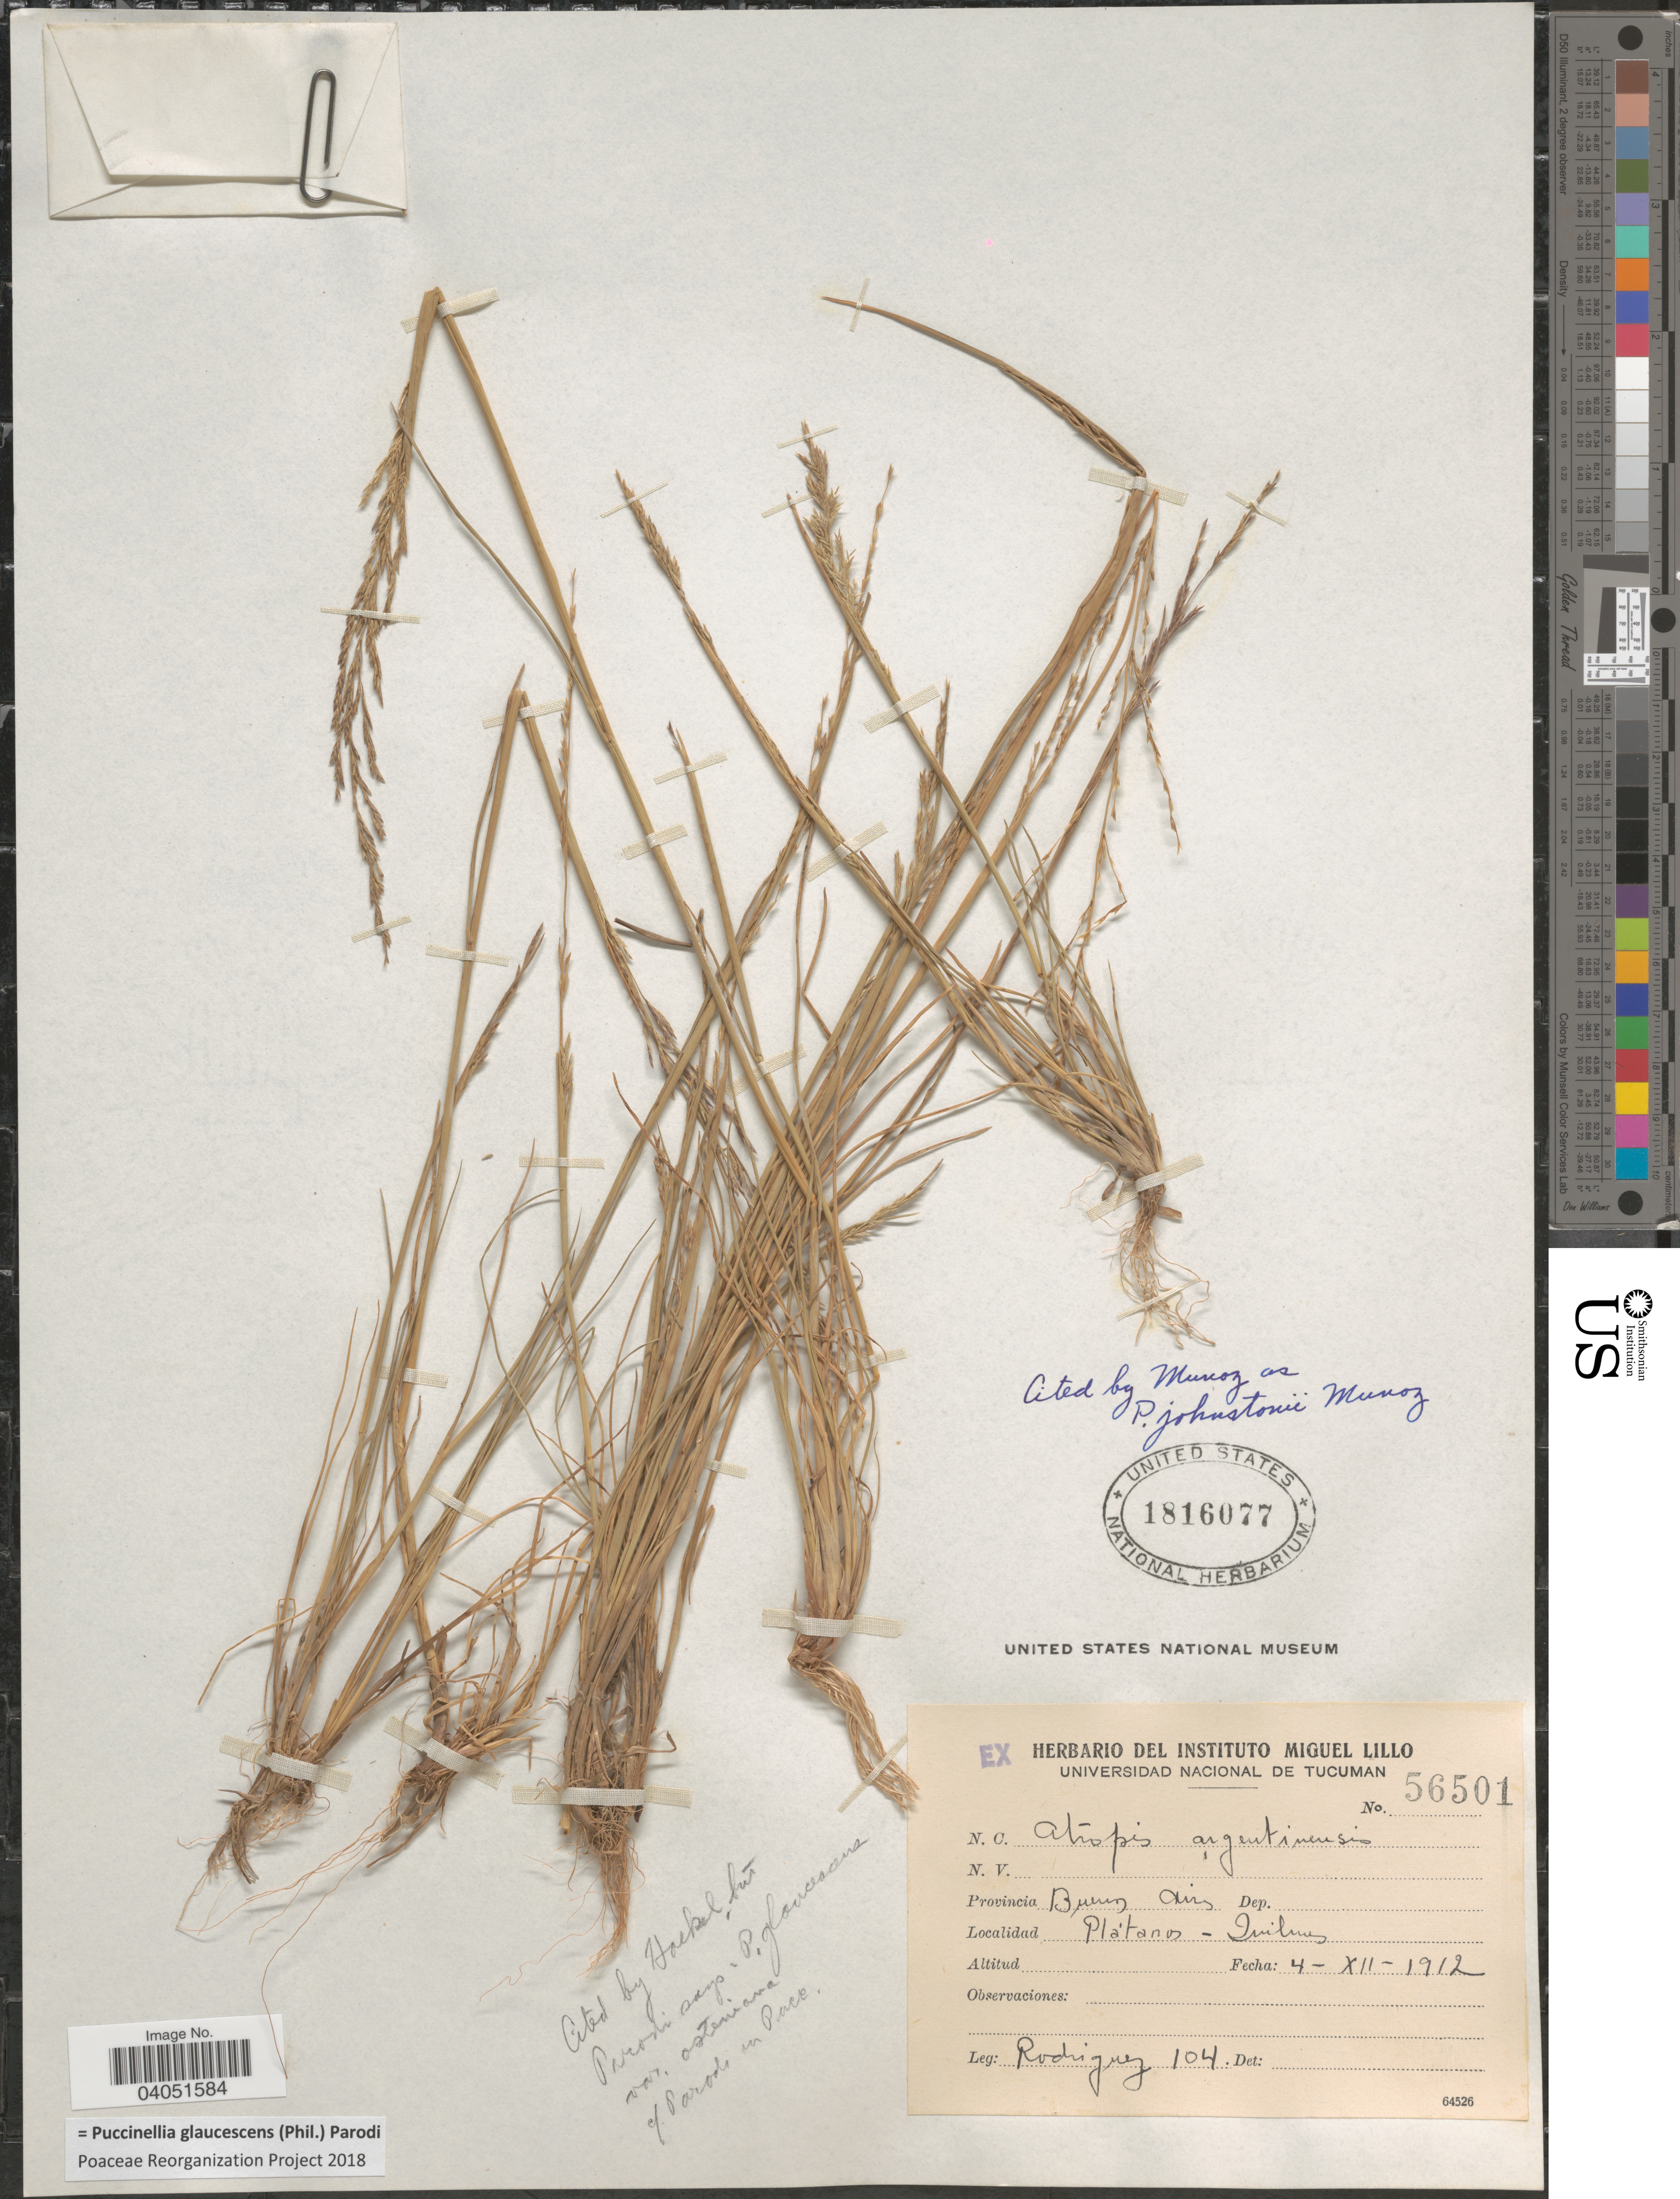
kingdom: Plantae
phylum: Tracheophyta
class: Liliopsida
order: Poales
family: Poaceae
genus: Puccinellia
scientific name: Puccinellia glaucescens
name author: (Phil.) Parodi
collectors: Rodriguez, --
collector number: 104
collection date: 1912-12-04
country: Argentina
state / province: Buenos Aires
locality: Plátanos- Quilmes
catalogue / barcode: US 1816077